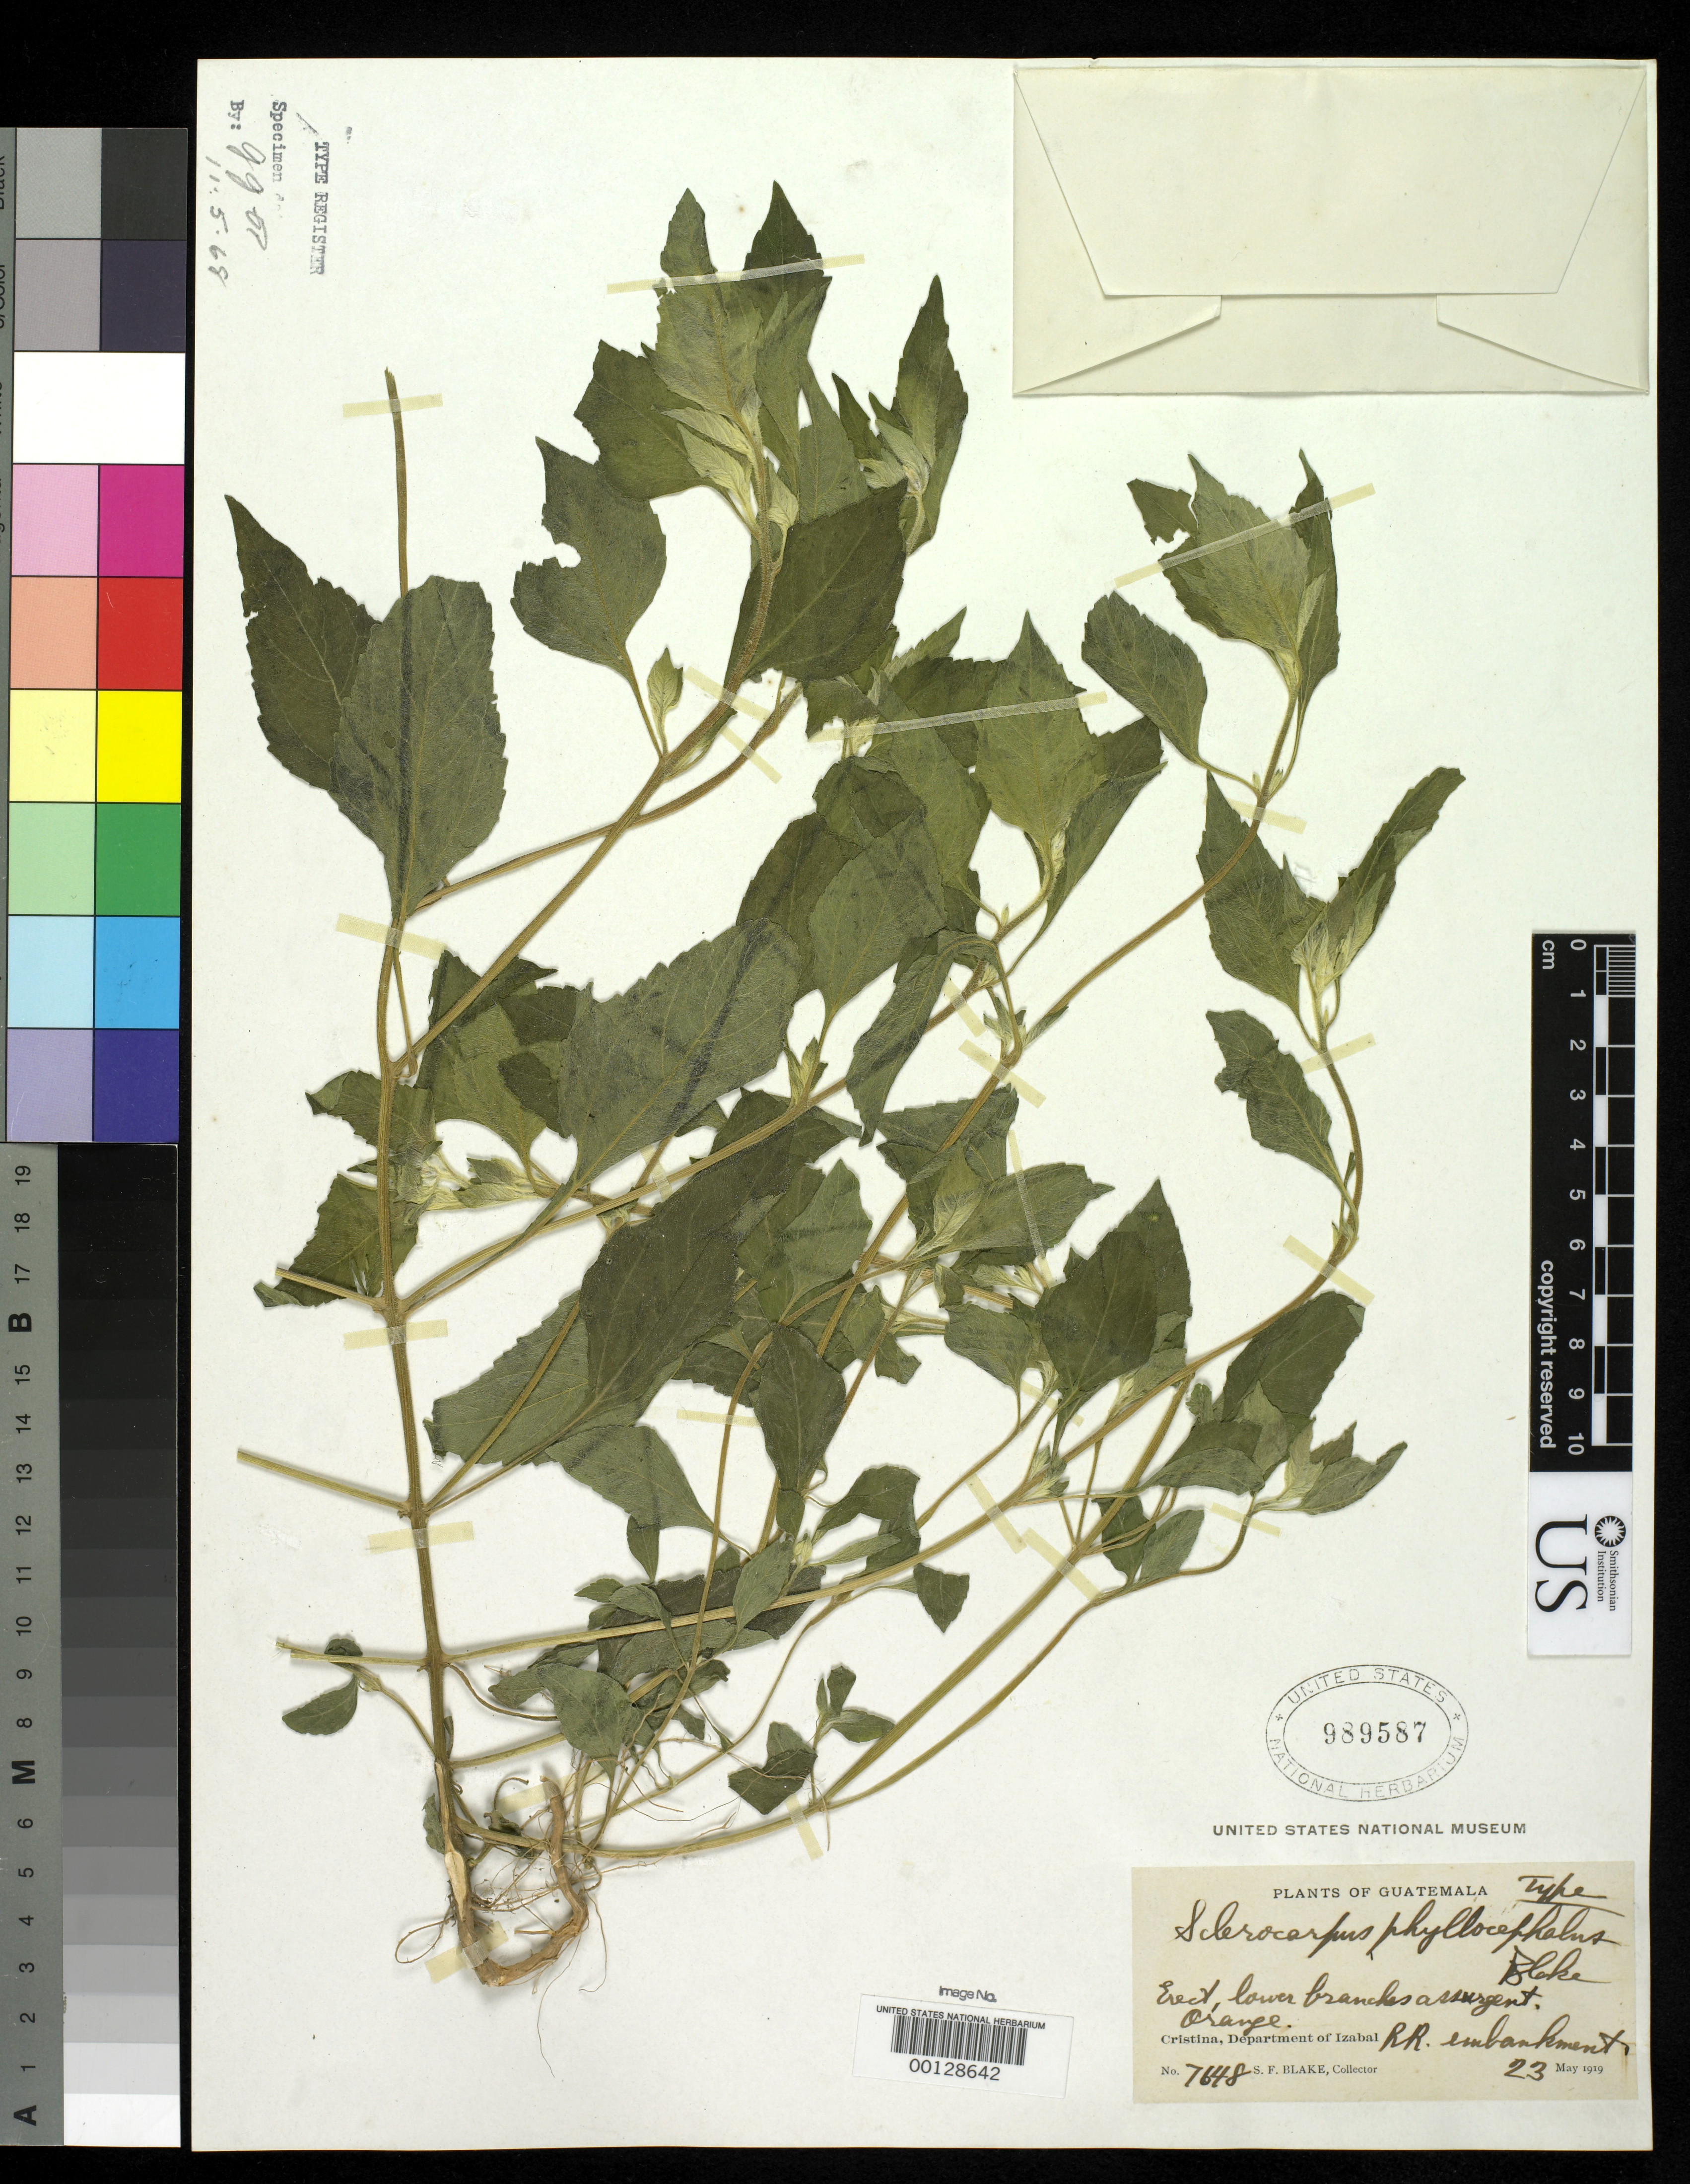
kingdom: Plantae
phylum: Tracheophyta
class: Magnoliopsida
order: Asterales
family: Asteraceae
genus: Sclerocarpus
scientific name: Sclerocarpus phyllocephalus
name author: S.F. Blake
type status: Holotype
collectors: S. Blake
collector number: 7648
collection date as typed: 23 May 1919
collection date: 1919-05-23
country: Guatemala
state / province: Izabal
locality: Christina.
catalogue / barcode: US 989587